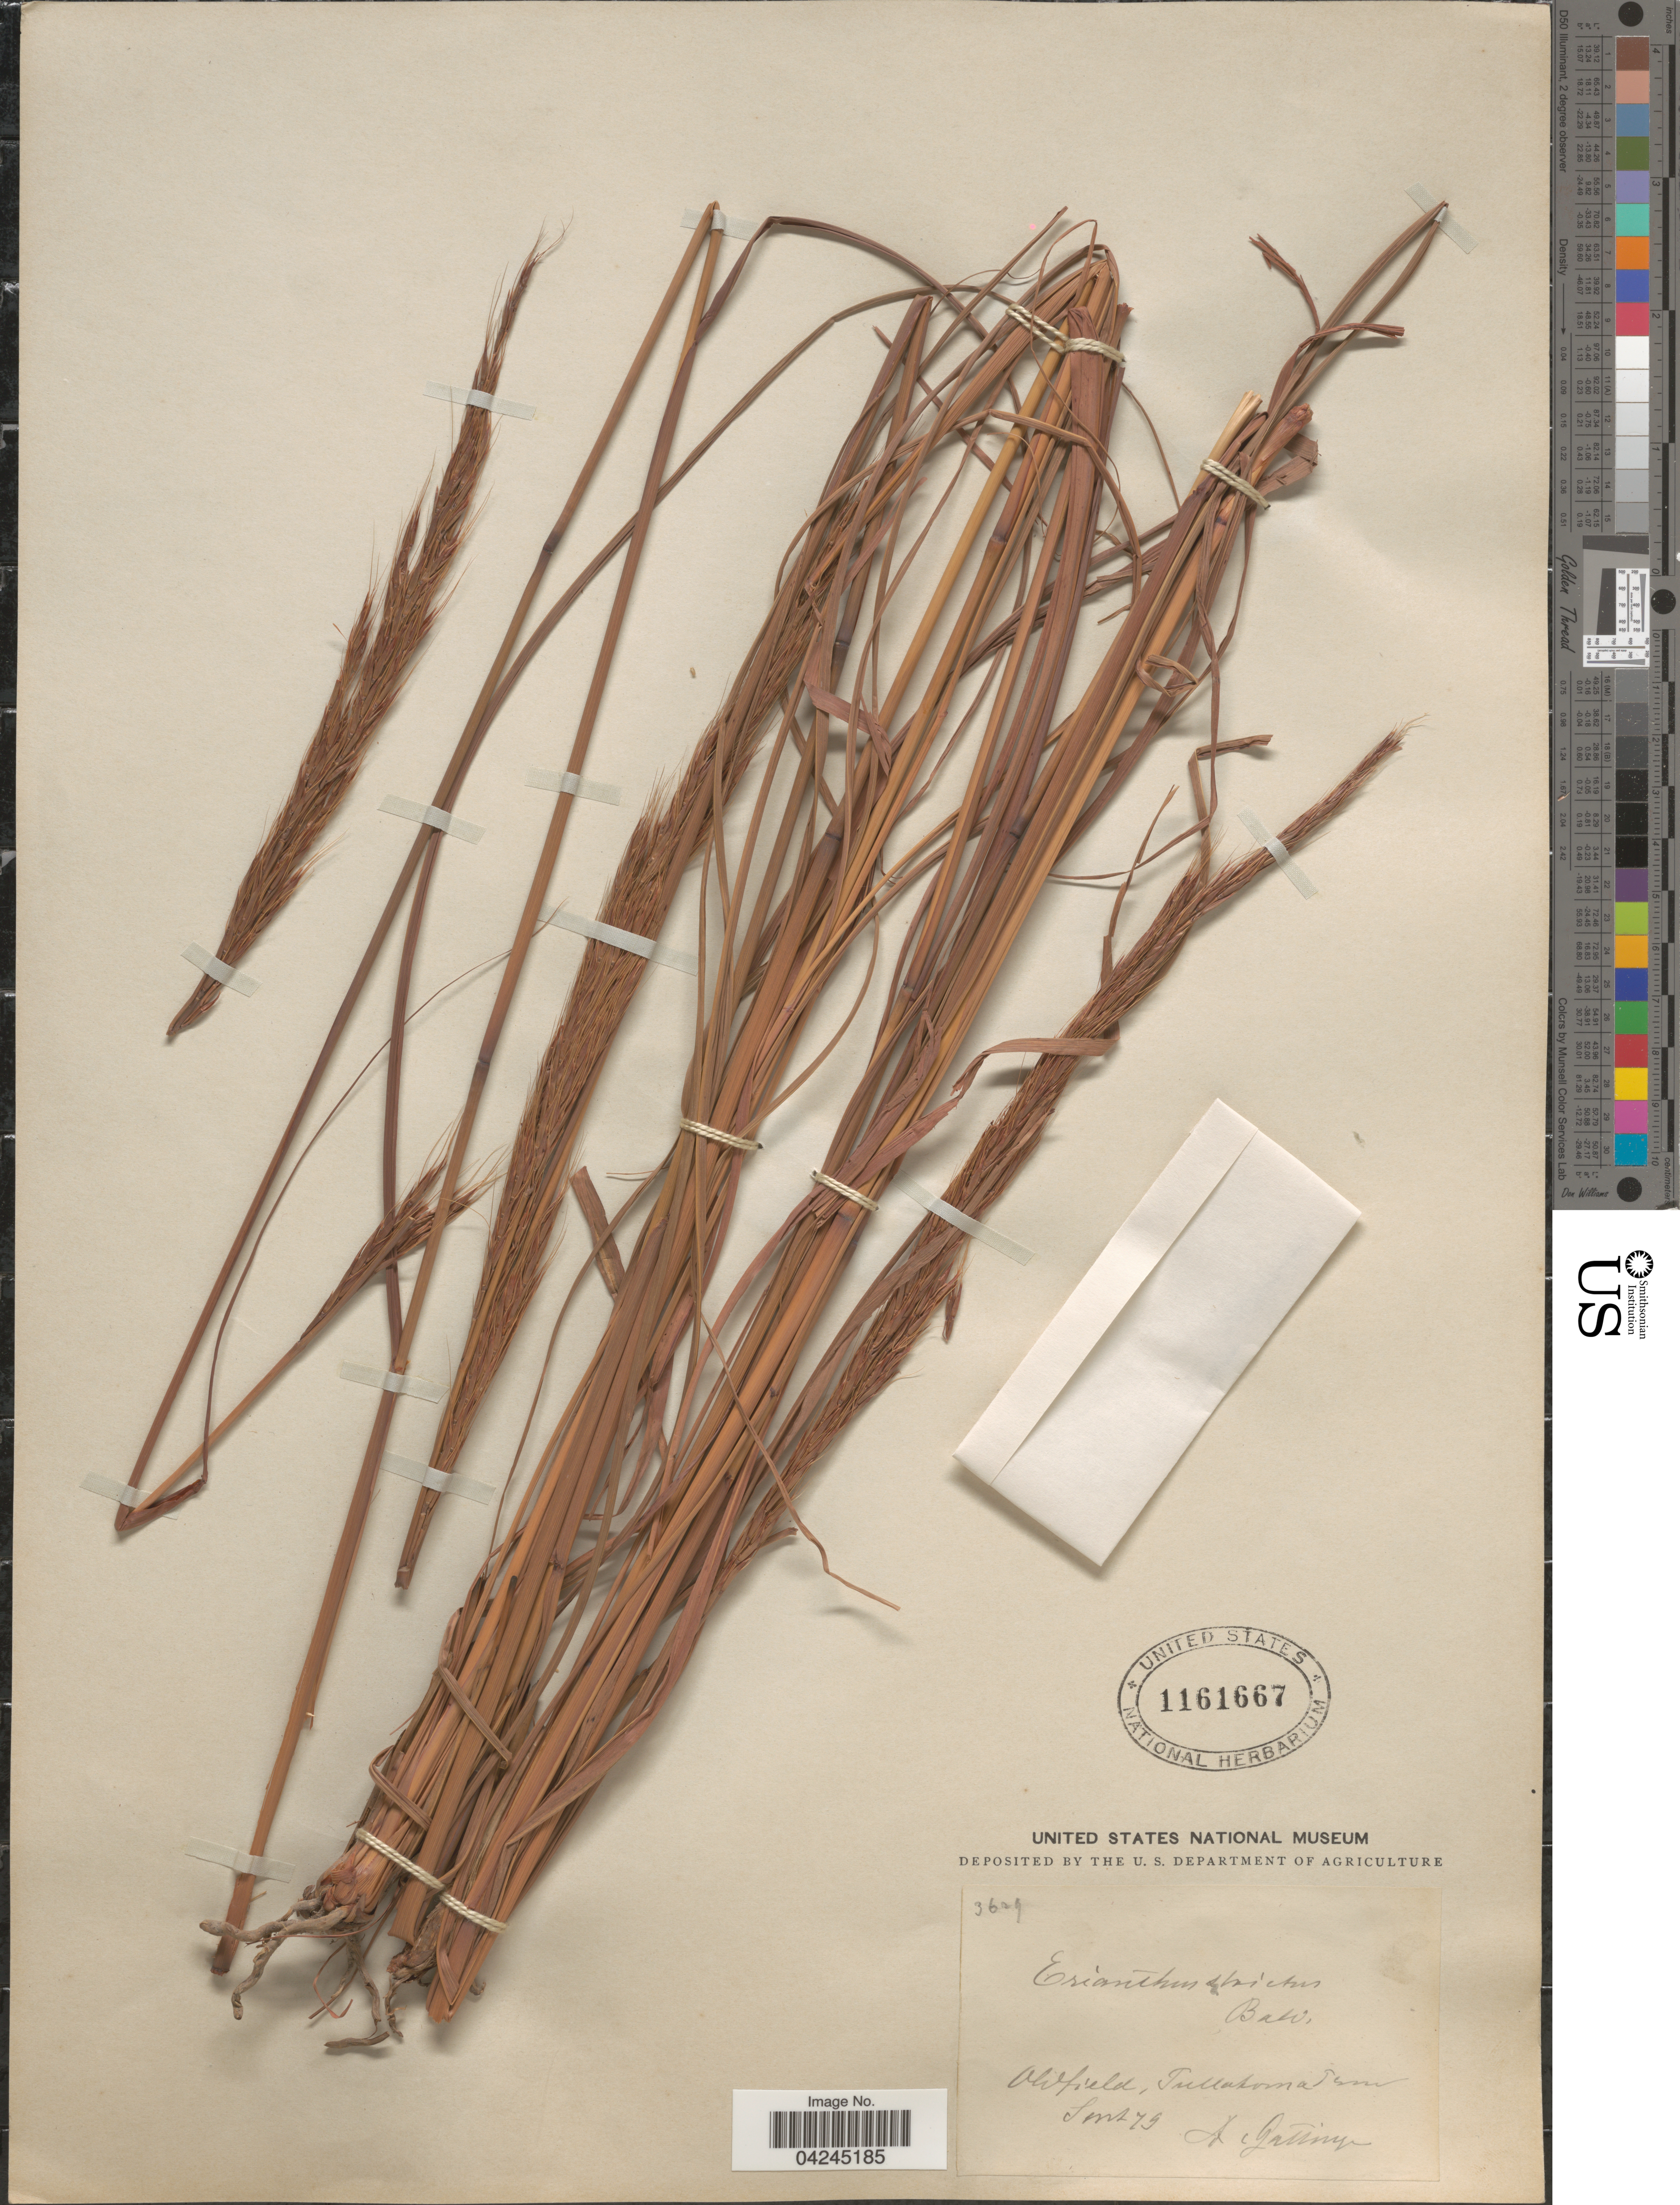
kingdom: Plantae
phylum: Tracheophyta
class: Liliopsida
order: Poales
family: Poaceae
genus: Erianthus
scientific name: Erianthus strictus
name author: Baldwin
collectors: A. Gattinger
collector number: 3609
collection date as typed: Transcribed d/m/y: /2/79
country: United States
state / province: Tennessee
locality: Old field, Tullahoma.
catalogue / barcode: US 1161667